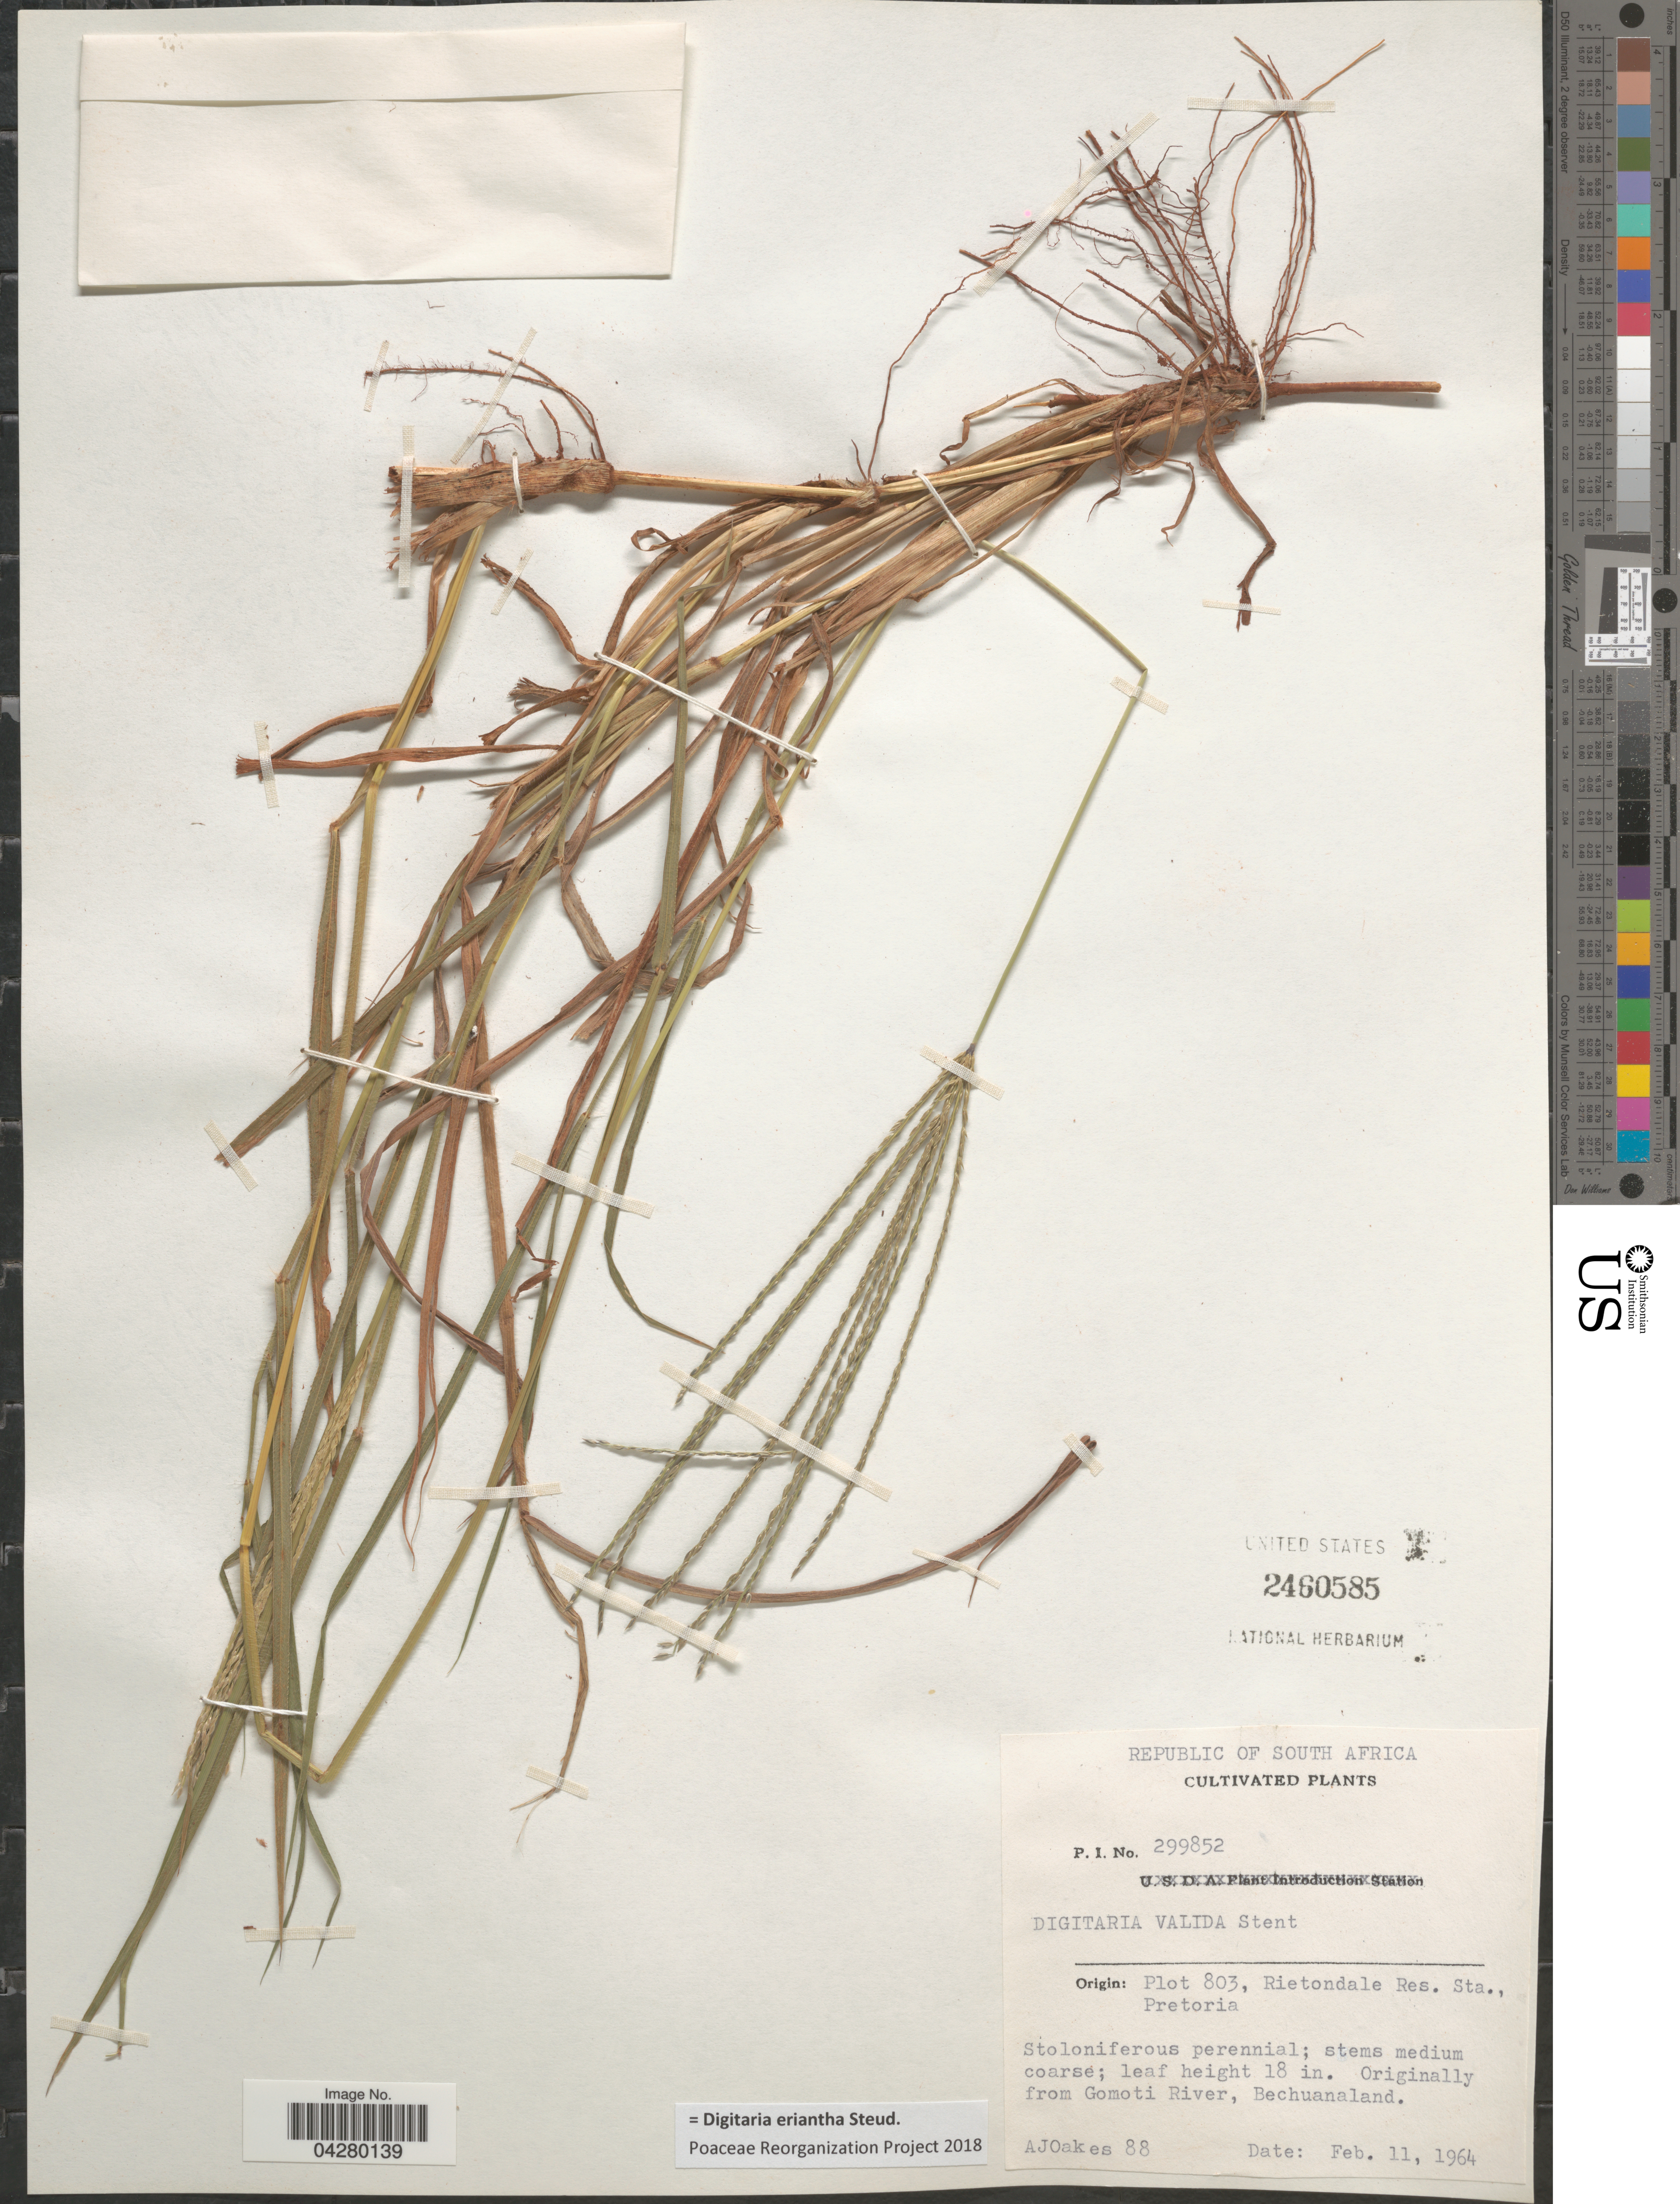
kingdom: Plantae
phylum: Tracheophyta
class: Liliopsida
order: Poales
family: Poaceae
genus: Digitaria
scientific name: Digitaria eriantha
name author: Steud.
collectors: A. Oakes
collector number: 88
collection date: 1964-02-11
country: South Africa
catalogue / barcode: US 2460585